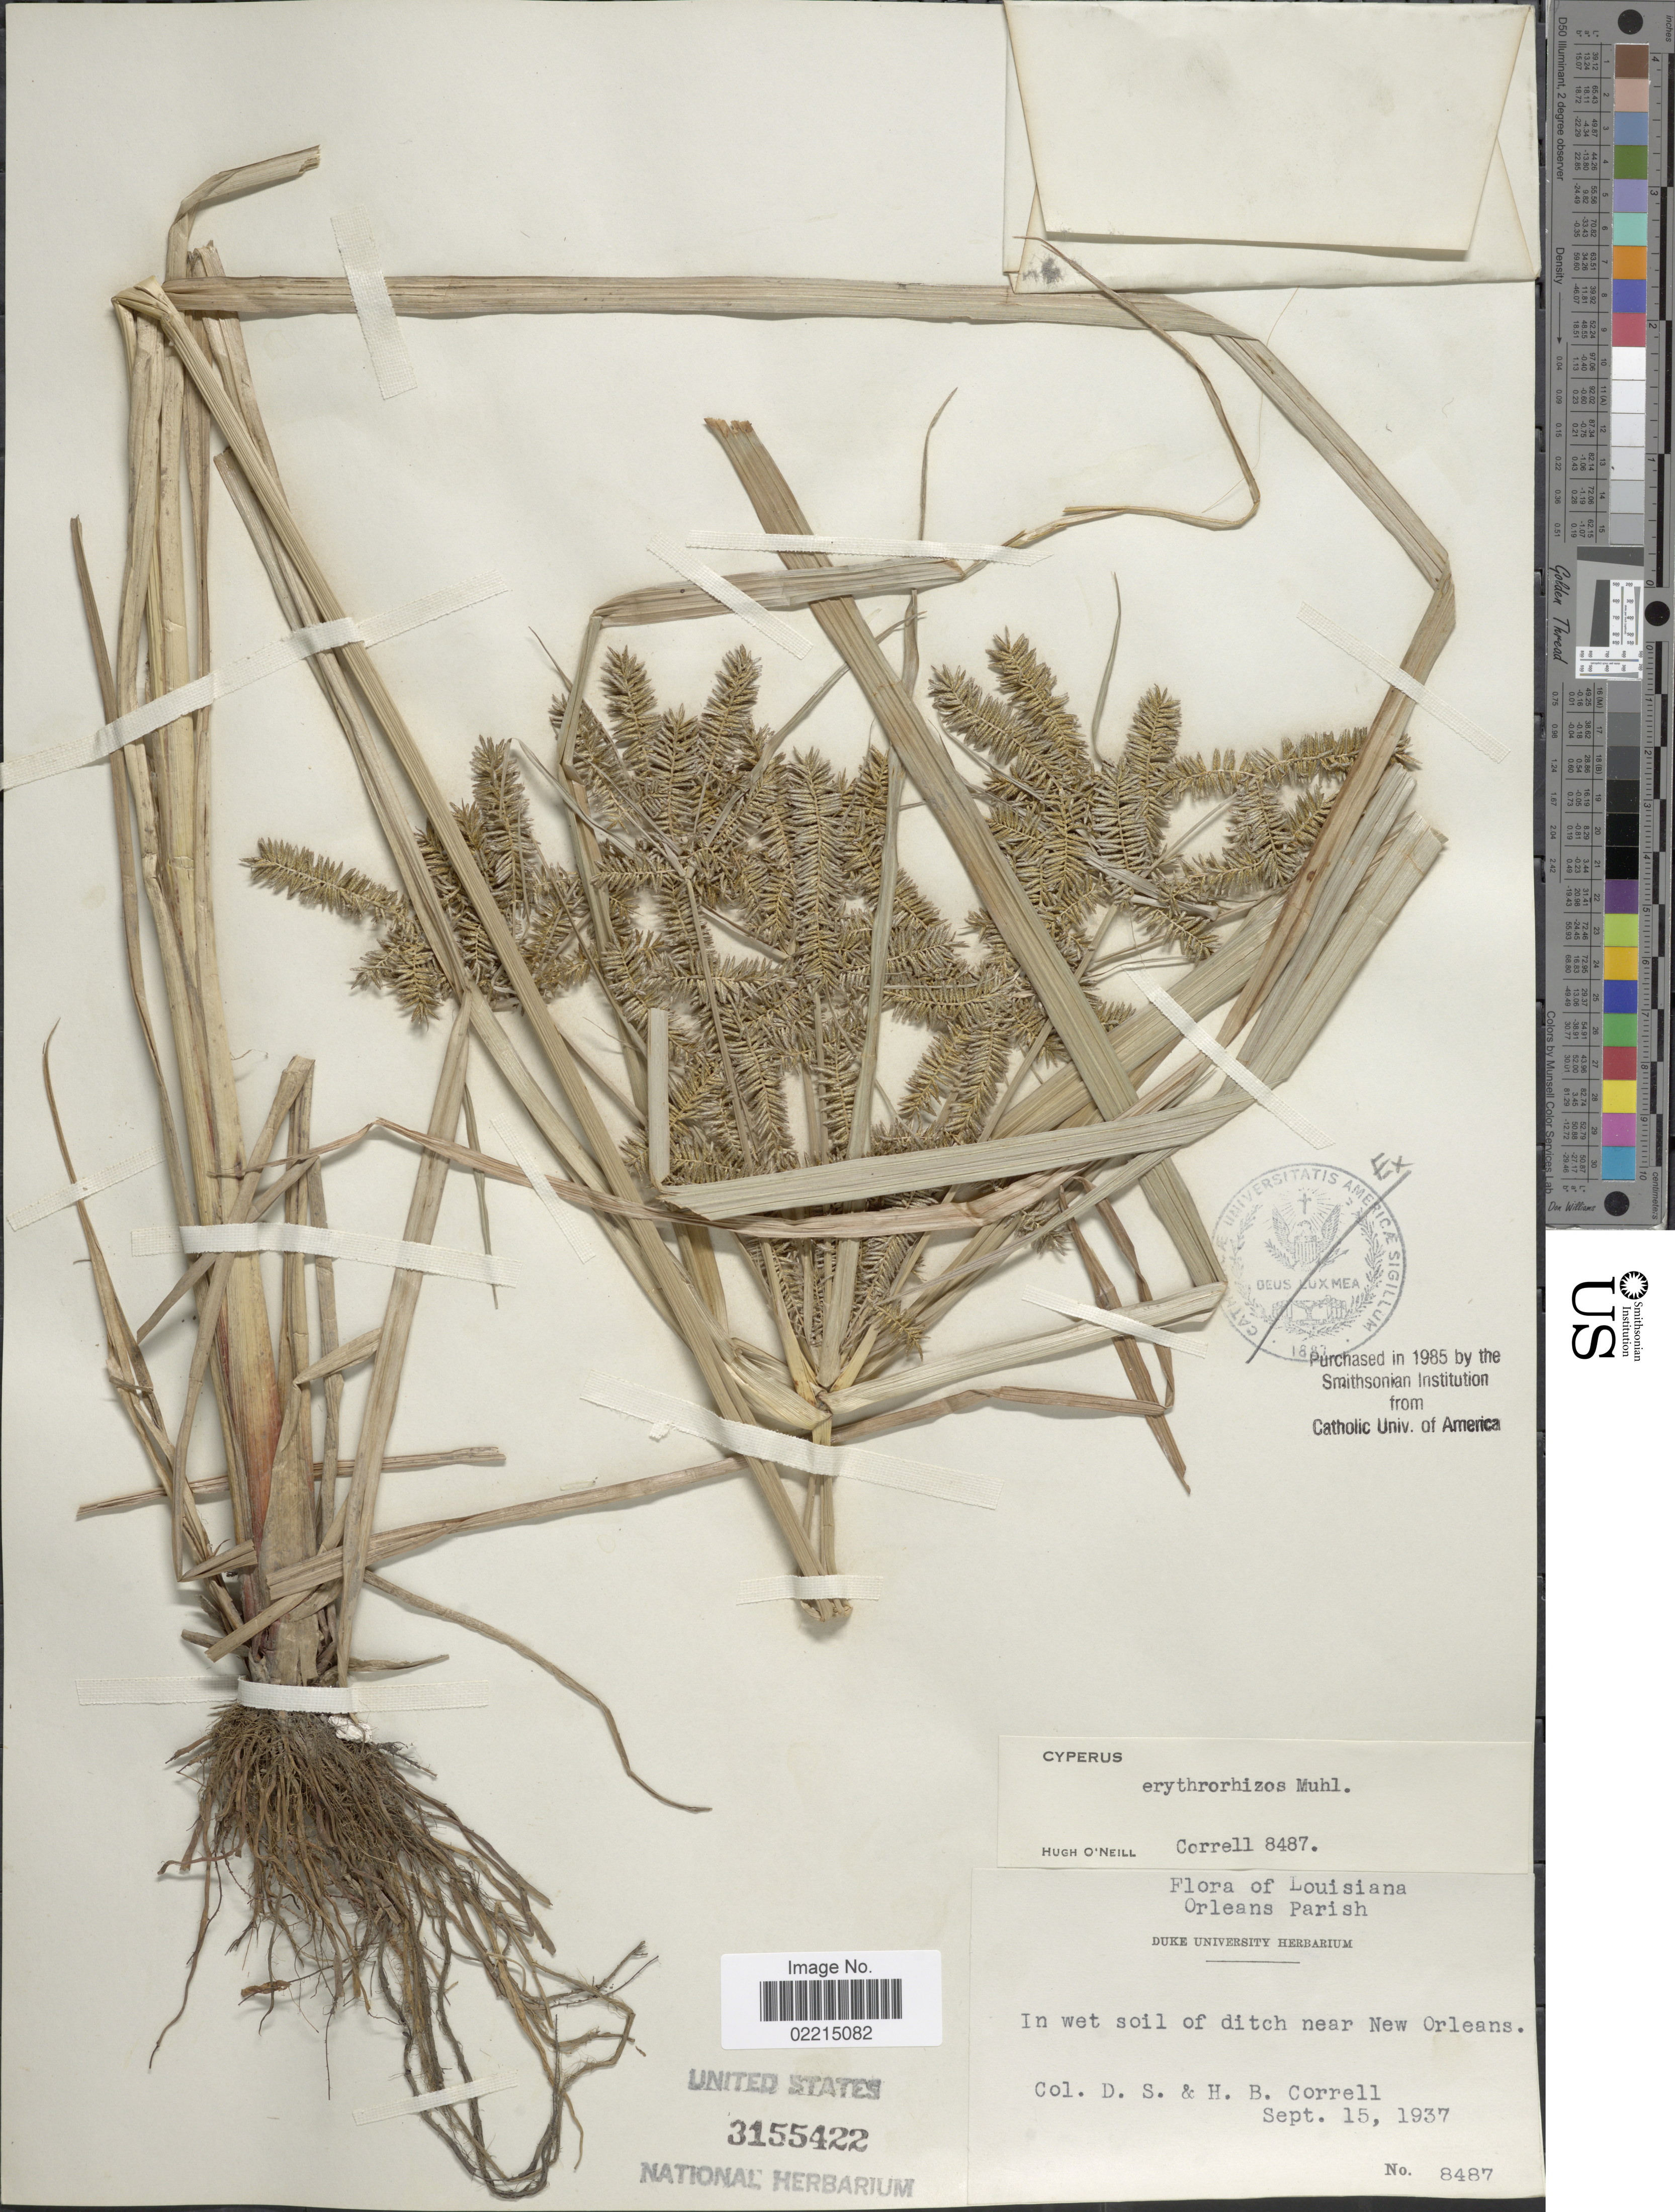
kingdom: Plantae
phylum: Tracheophyta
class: Liliopsida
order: Poales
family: Cyperaceae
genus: Cyperus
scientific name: Cyperus erythrorhizos Muhl.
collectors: D. S. Correll & H. Correll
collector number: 8487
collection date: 1937-09-15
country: United States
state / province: Louisiana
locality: Orleans Parish near New Orleans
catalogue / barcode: US 3155422